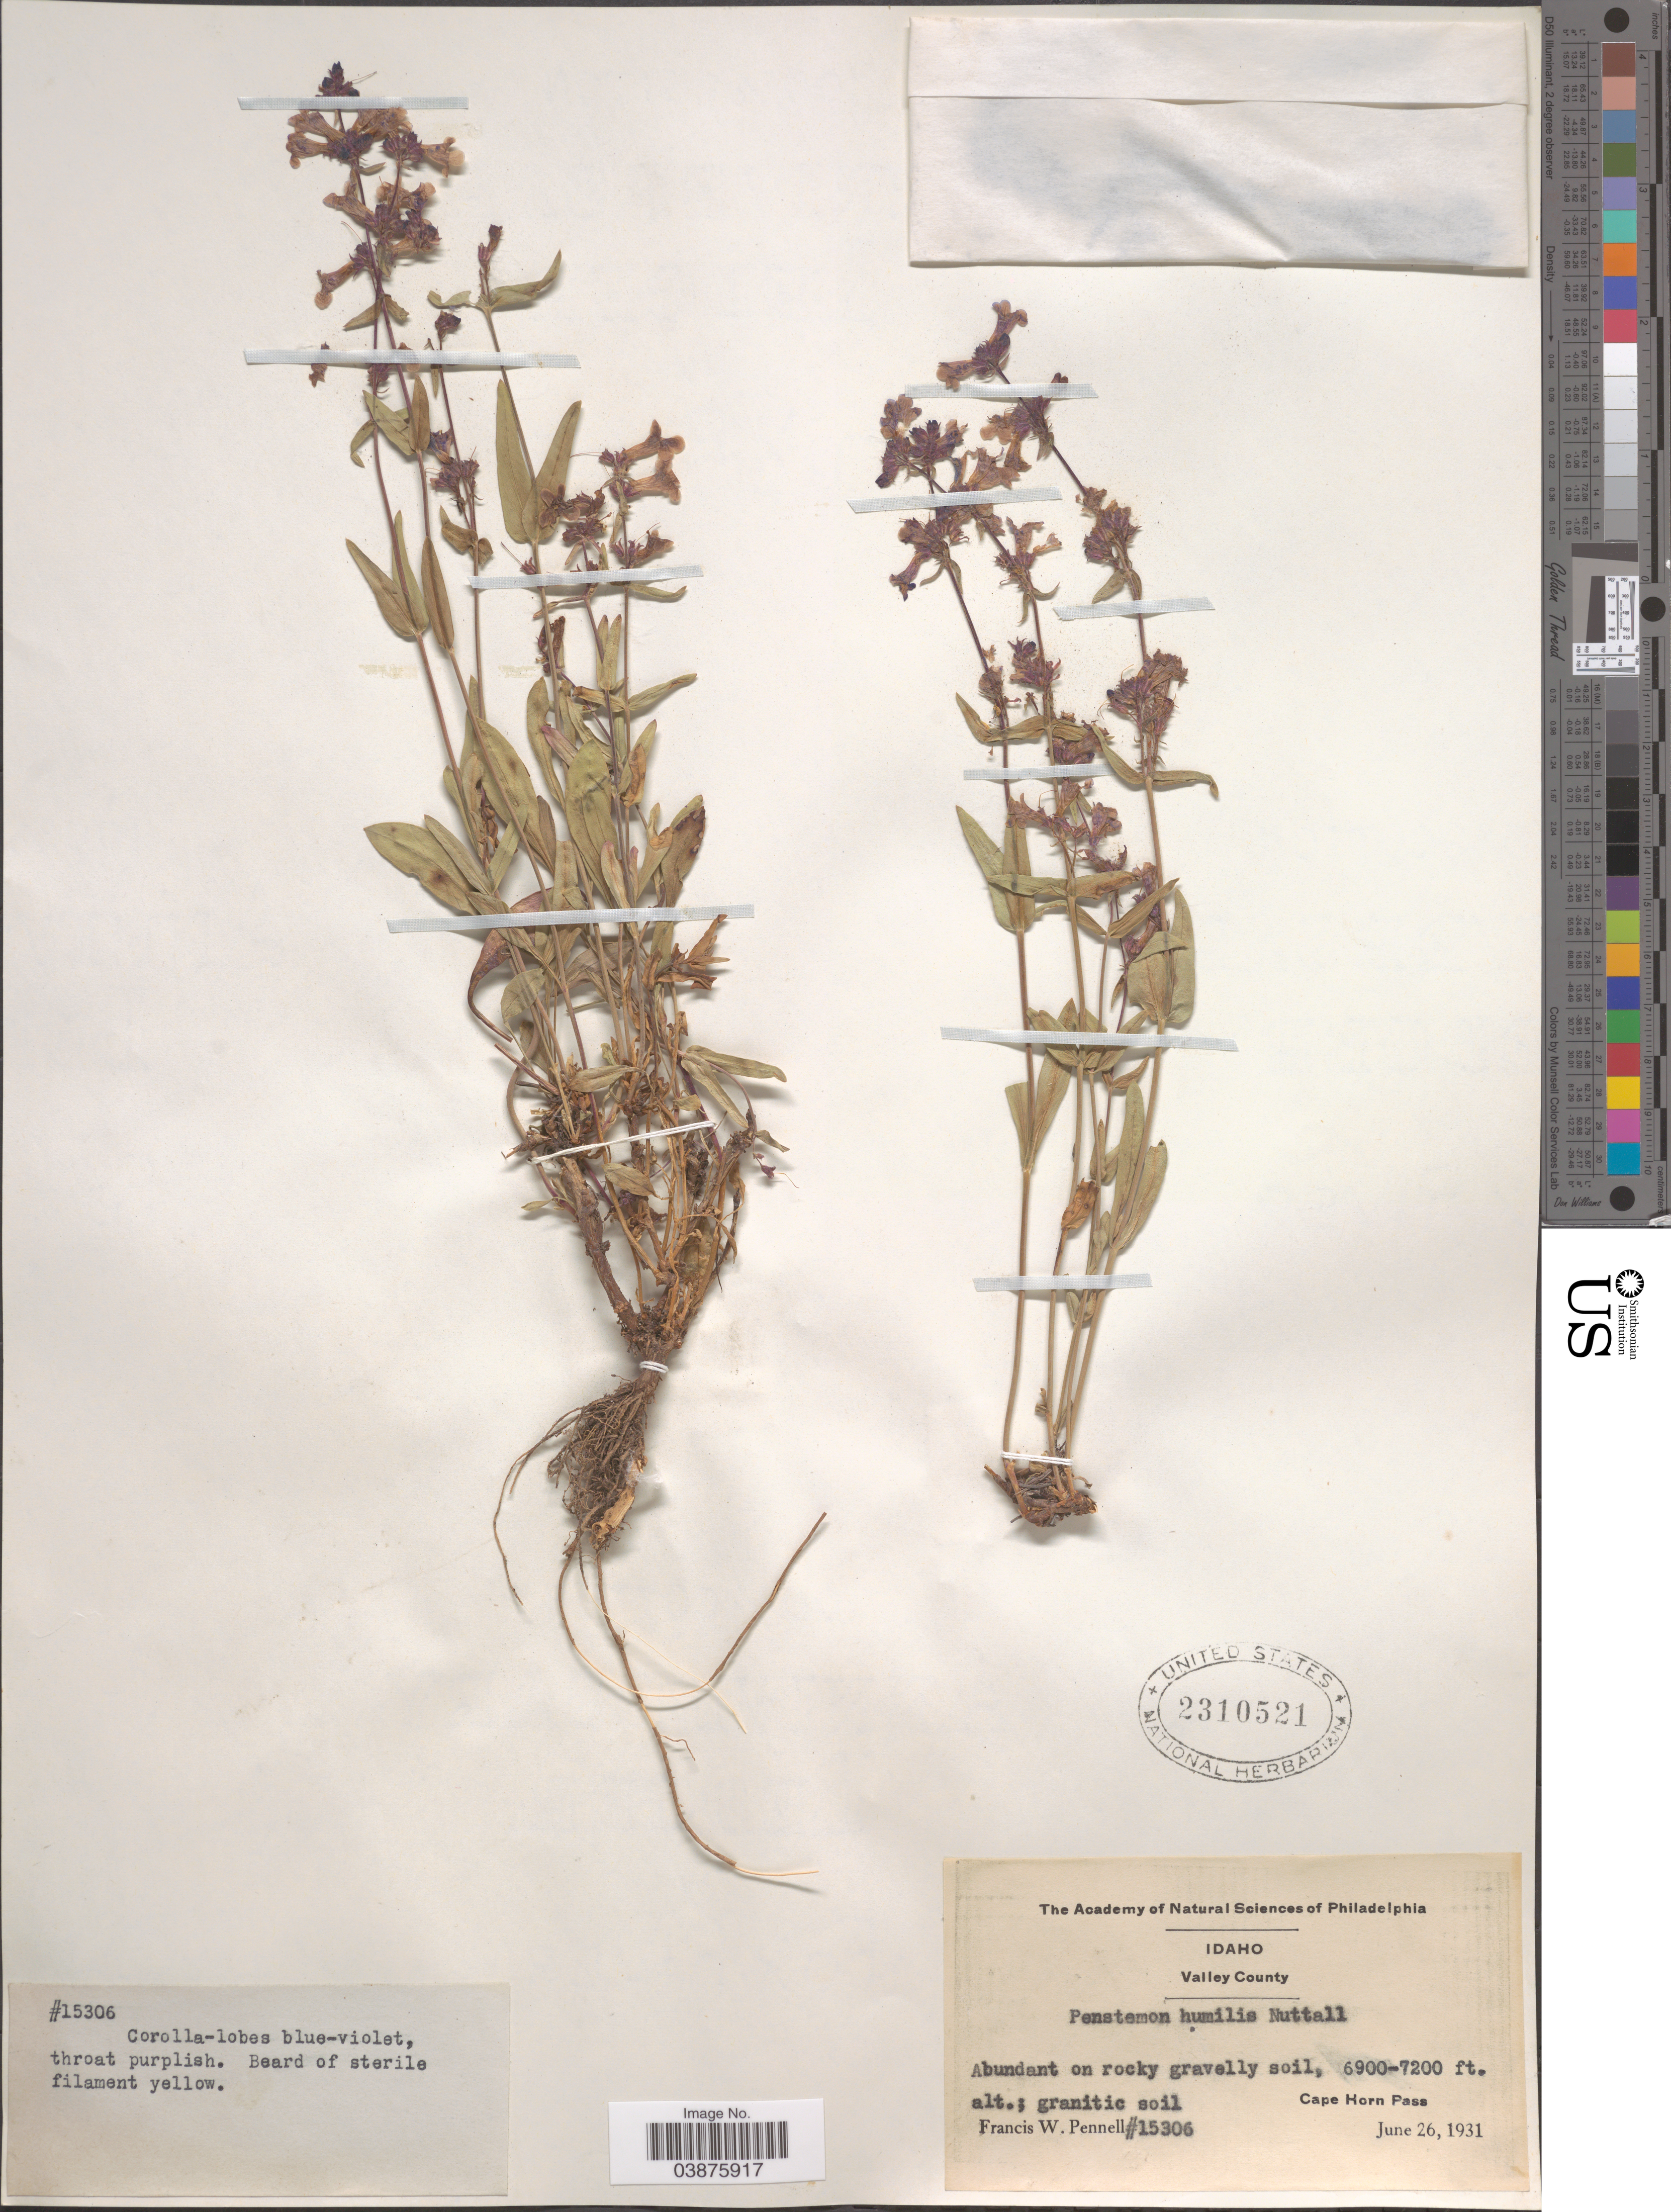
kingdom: Plantae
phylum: Tracheophyta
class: Magnoliopsida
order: Lamiales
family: Plantaginaceae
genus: Penstemon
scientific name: Penstemon humilis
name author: Nutt. ex A. Gray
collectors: F. W. Pennell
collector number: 15306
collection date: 1931-06-26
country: United States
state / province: Idaho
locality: Valley County. Cape Horn Pass.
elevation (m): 2103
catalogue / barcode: US 2310521